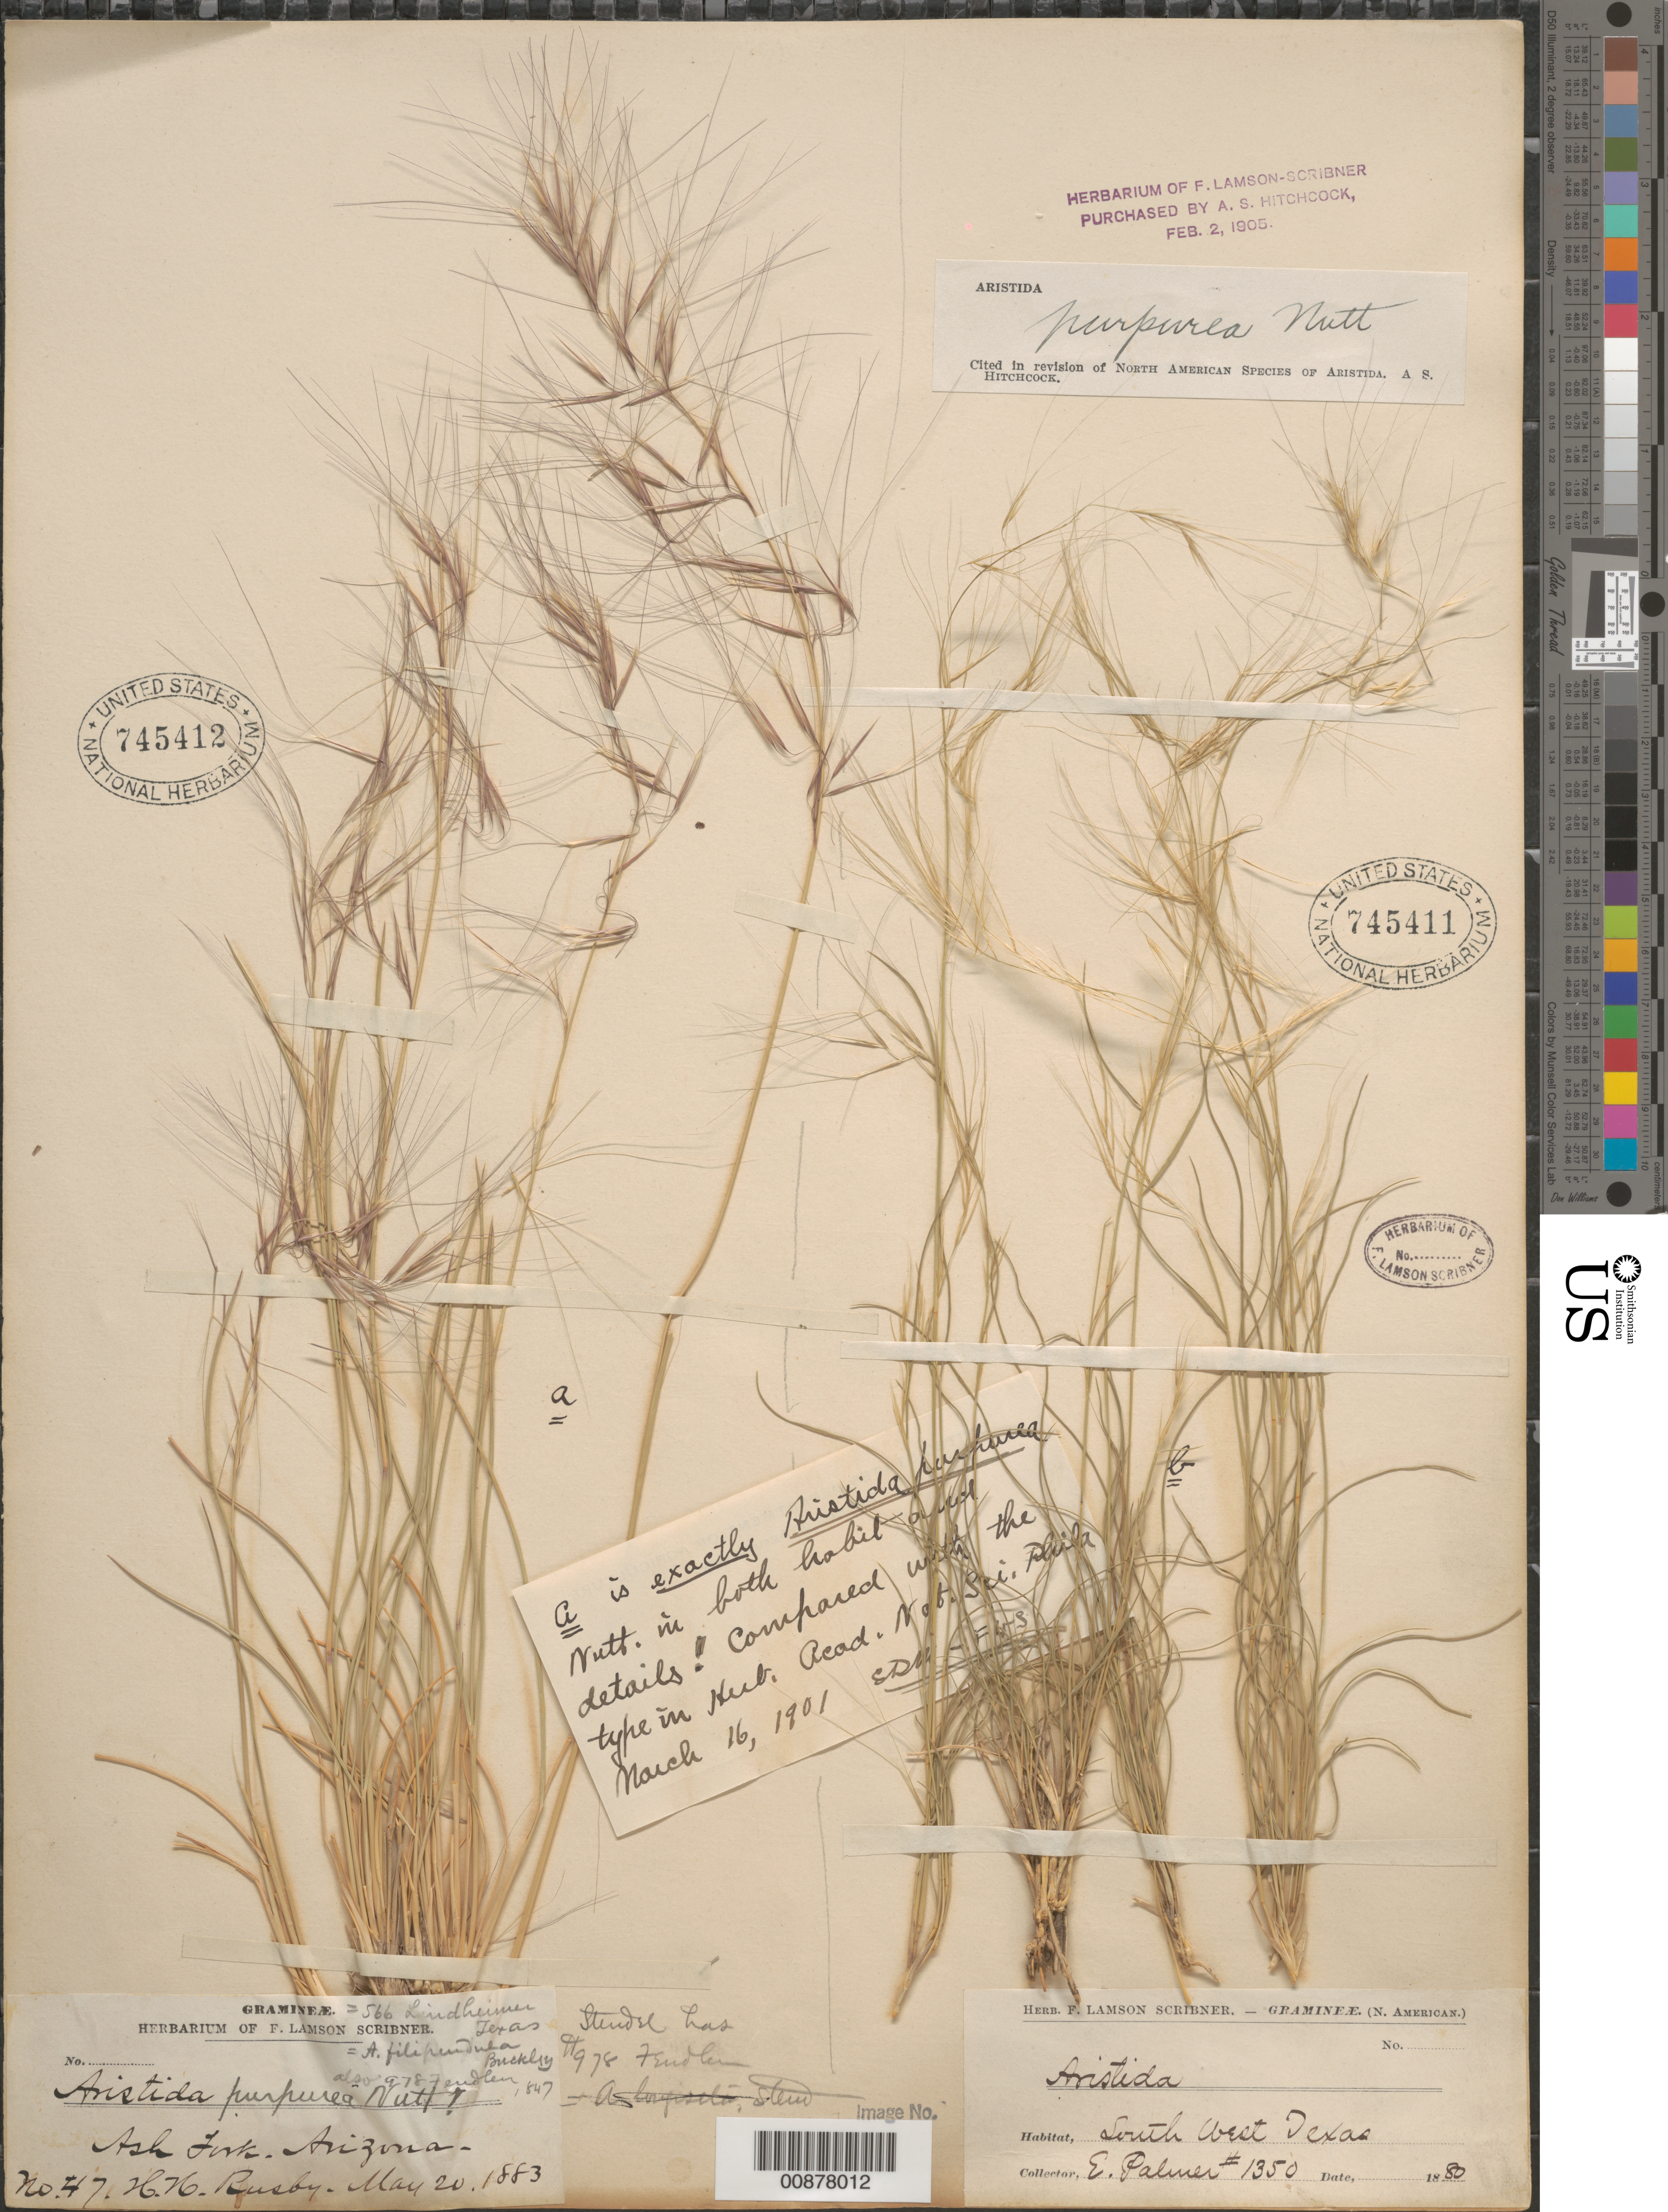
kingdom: Plantae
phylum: Tracheophyta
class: Liliopsida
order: Poales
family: Poaceae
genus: Aristida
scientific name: Aristida purpurea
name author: Nutt.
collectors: E. Palmer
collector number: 1350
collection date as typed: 1880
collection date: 1880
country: United States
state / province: Texas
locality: South West Texas.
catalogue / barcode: US 745411-2